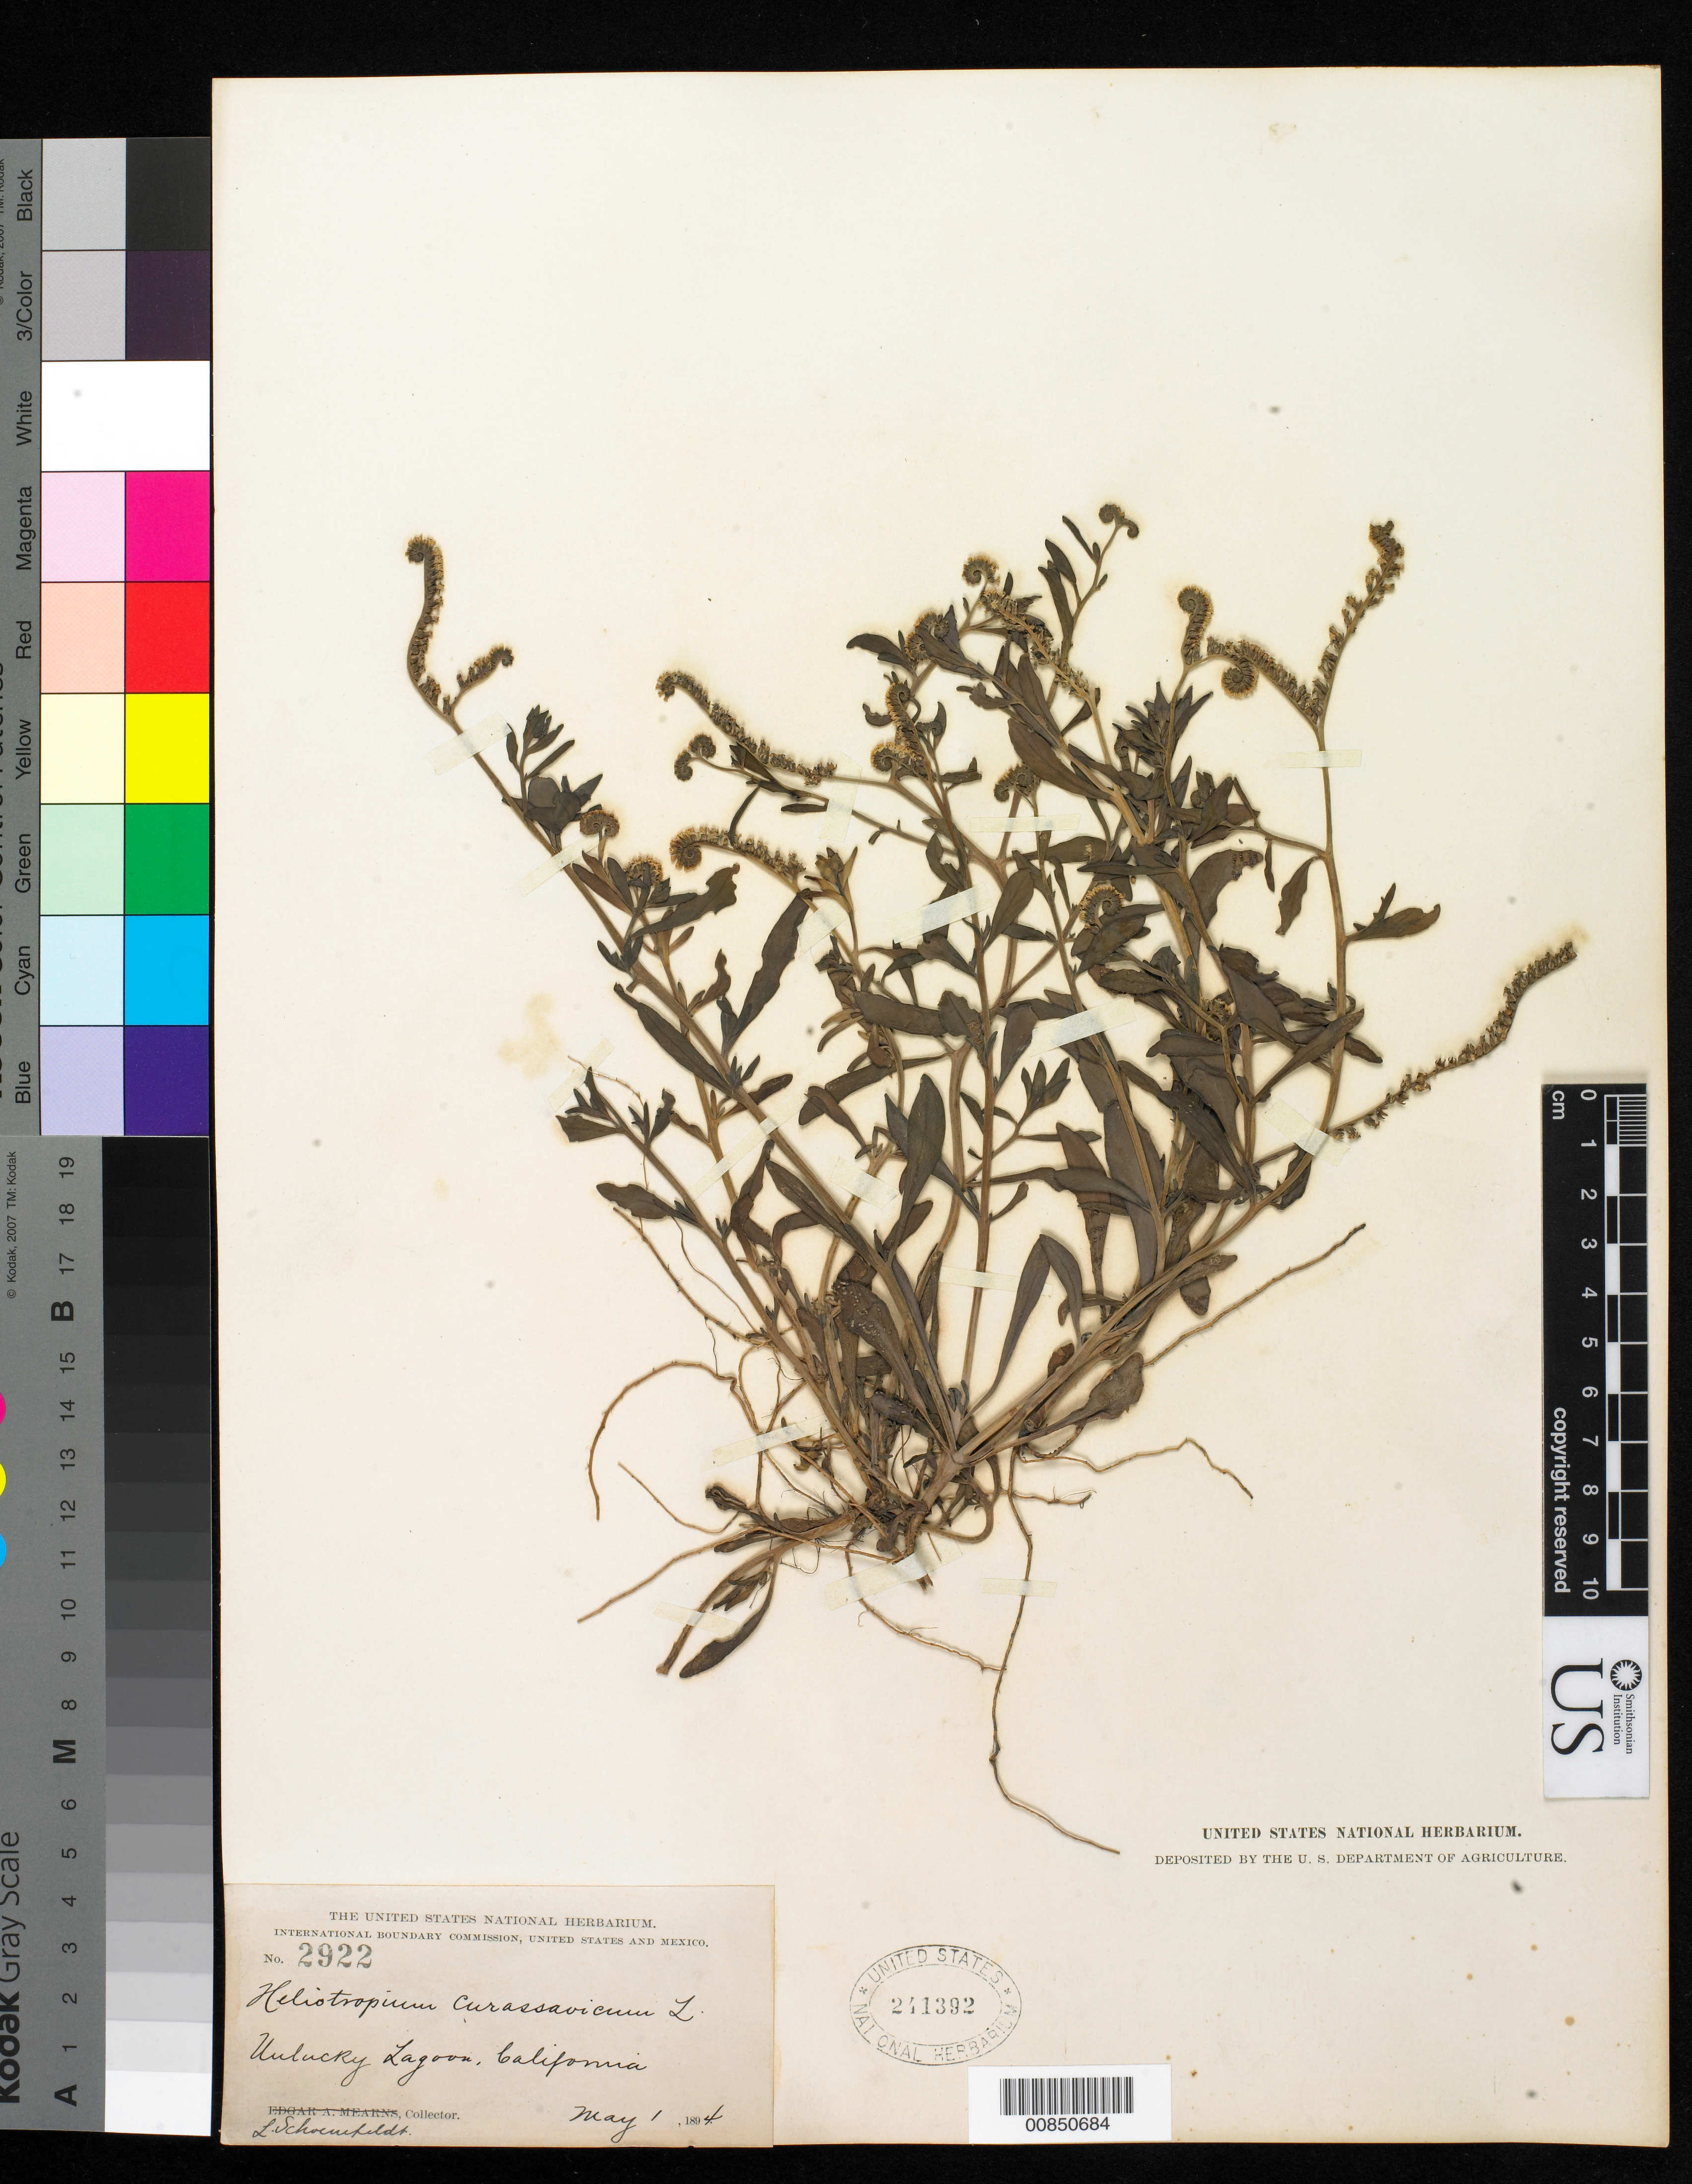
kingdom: Plantae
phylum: Tracheophyta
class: Magnoliopsida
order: Boraginales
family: Heliotropiaceae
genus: Heliotropium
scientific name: Heliotropium curassavicum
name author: L.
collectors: L. Schoenfeldt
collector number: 2922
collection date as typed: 01 May 1894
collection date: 1894-05-01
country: United States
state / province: California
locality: Unlucky Lagoon, California.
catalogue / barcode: US 241392